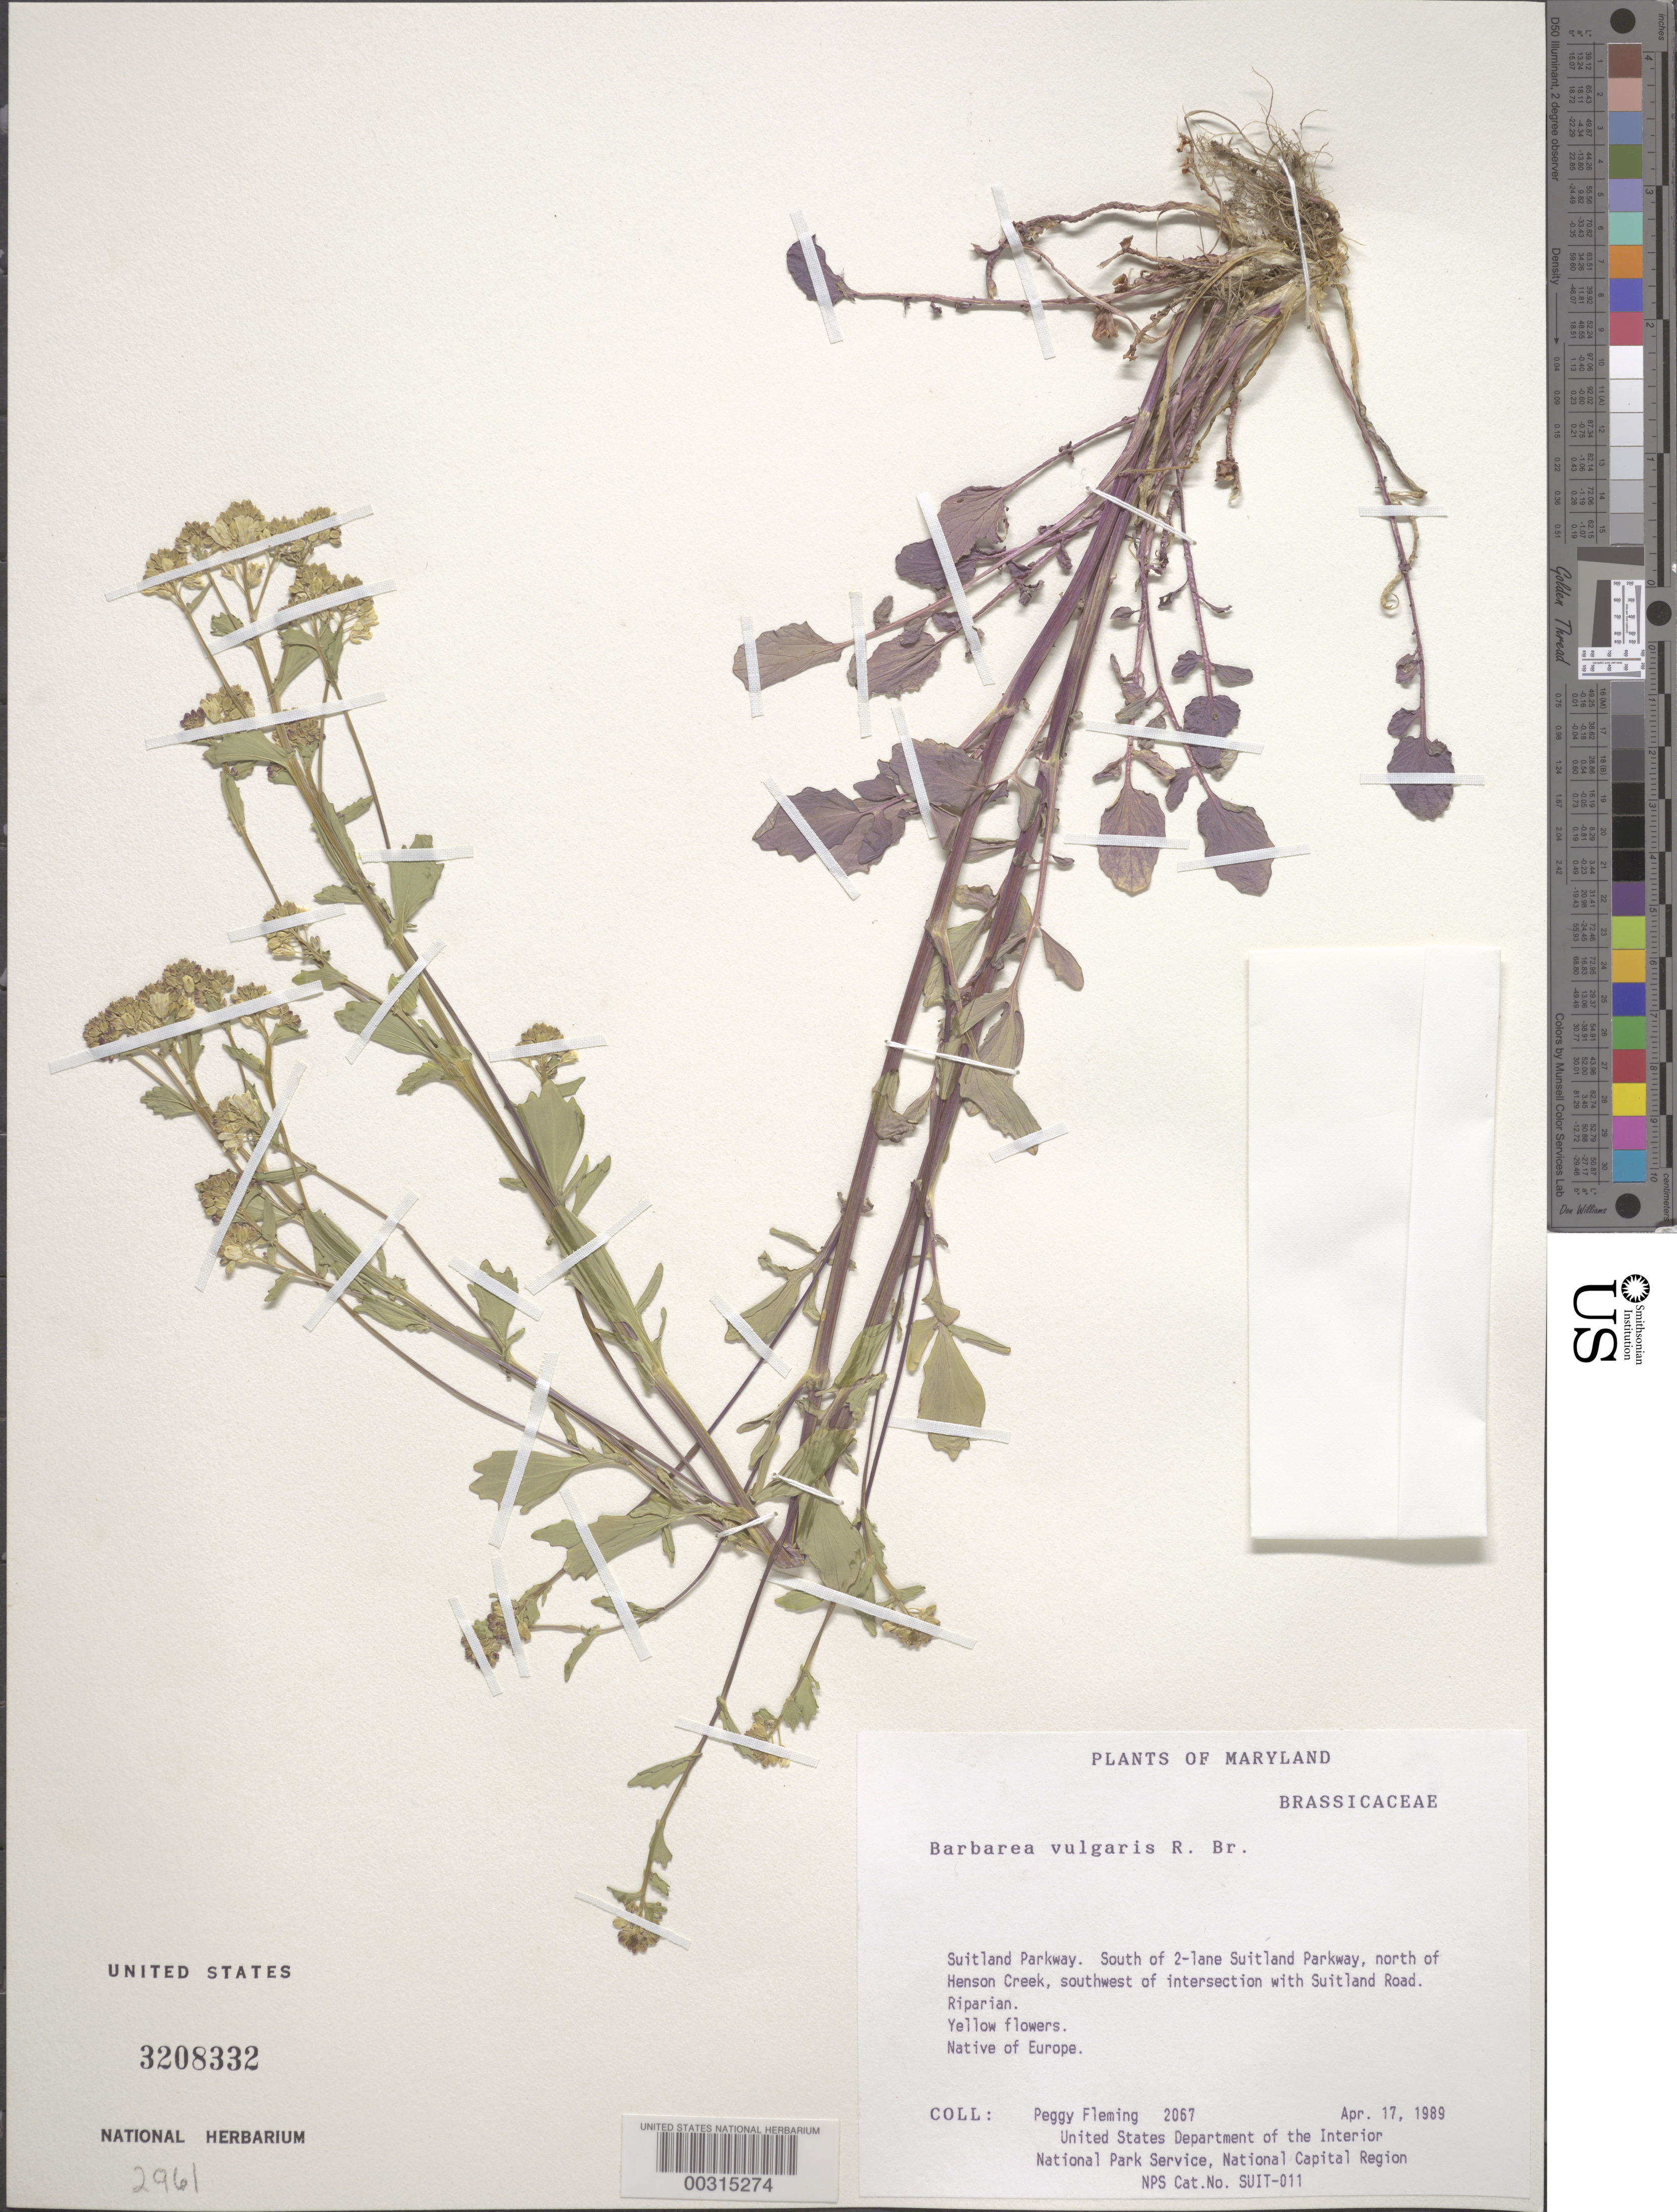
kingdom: Plantae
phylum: Tracheophyta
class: Magnoliopsida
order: Brassicales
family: Brassicaceae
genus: Barbarea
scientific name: Barbarea vulgaris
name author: W.T. Aiton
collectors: P. Fleming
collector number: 2067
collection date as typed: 17 Apr 1989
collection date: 1989-04-17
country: United States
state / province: Maryland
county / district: Prince George's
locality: Suitland Parkway, between Suitland Parkway and Henson Creek, SW of Suitland Road intersection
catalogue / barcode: US 3208332